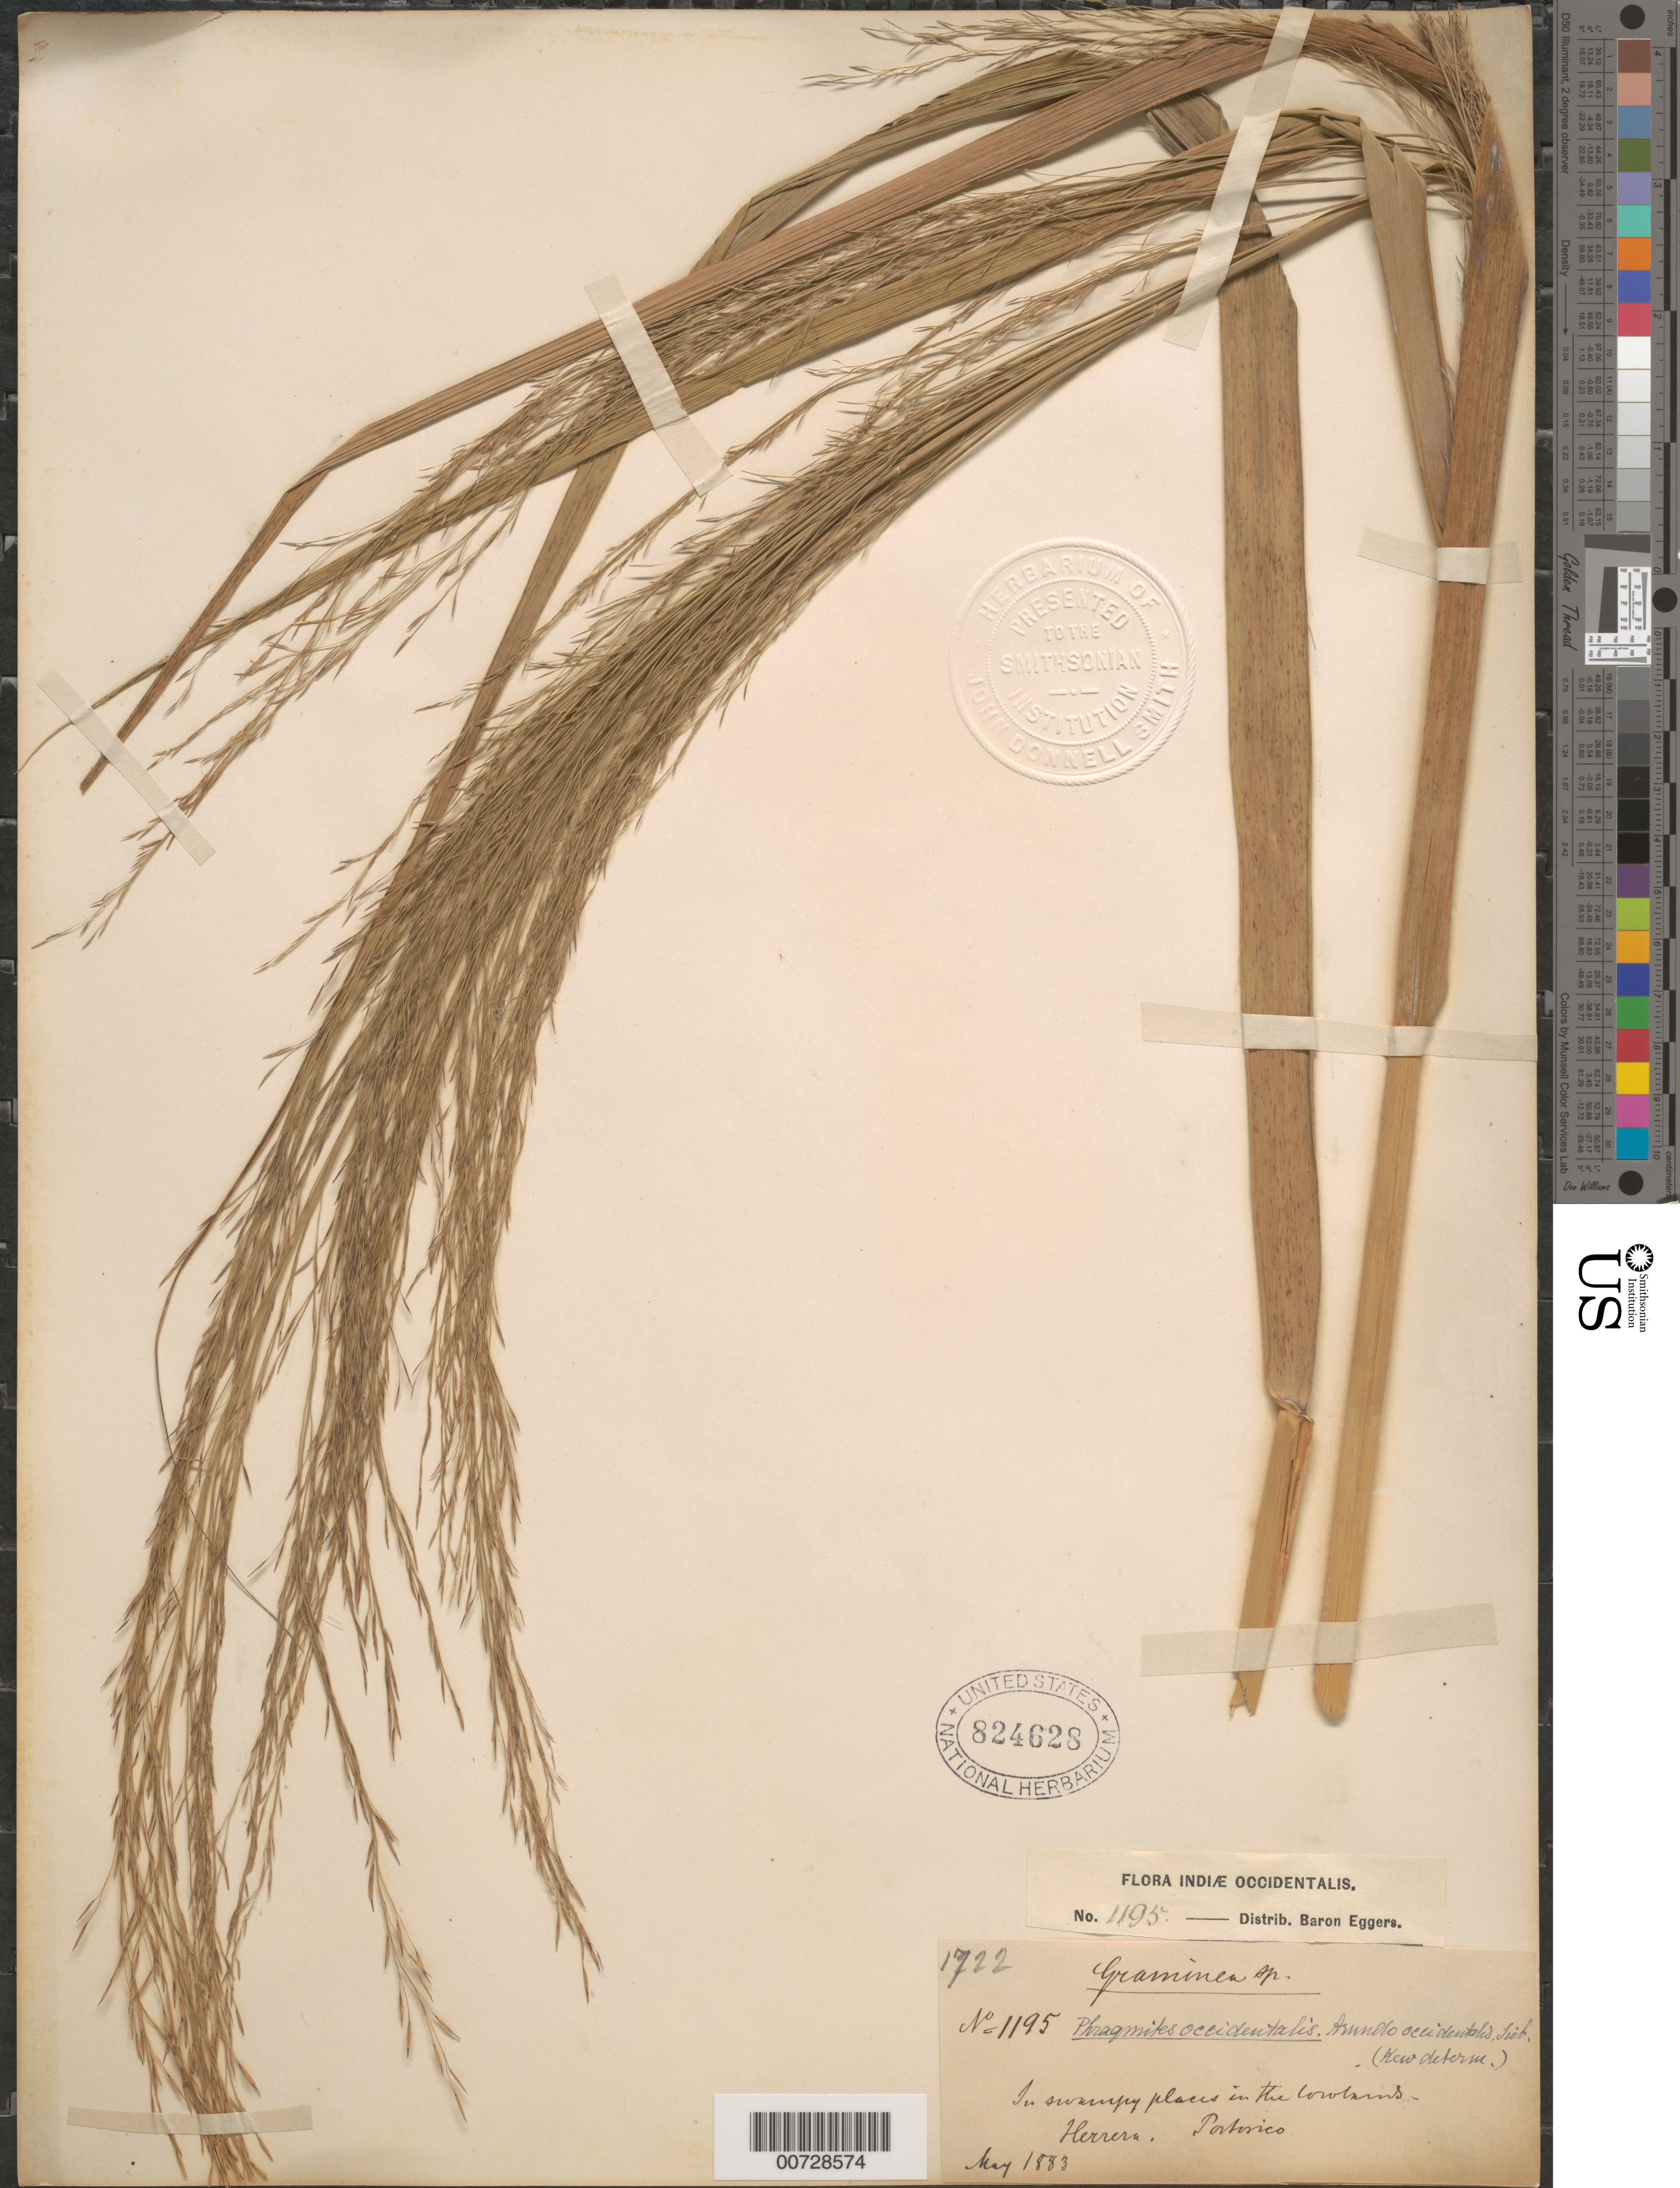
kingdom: Plantae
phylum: Tracheophyta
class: Liliopsida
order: Poales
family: Poaceae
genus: Phragmites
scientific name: Phragmites australis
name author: (Cav.) Trin. ex Steud.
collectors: H. F. A. von Eggers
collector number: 1195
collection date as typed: May 1883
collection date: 1883-05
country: Puerto Rico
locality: Herrera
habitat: In swampy places in the lowlands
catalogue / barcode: US 824628